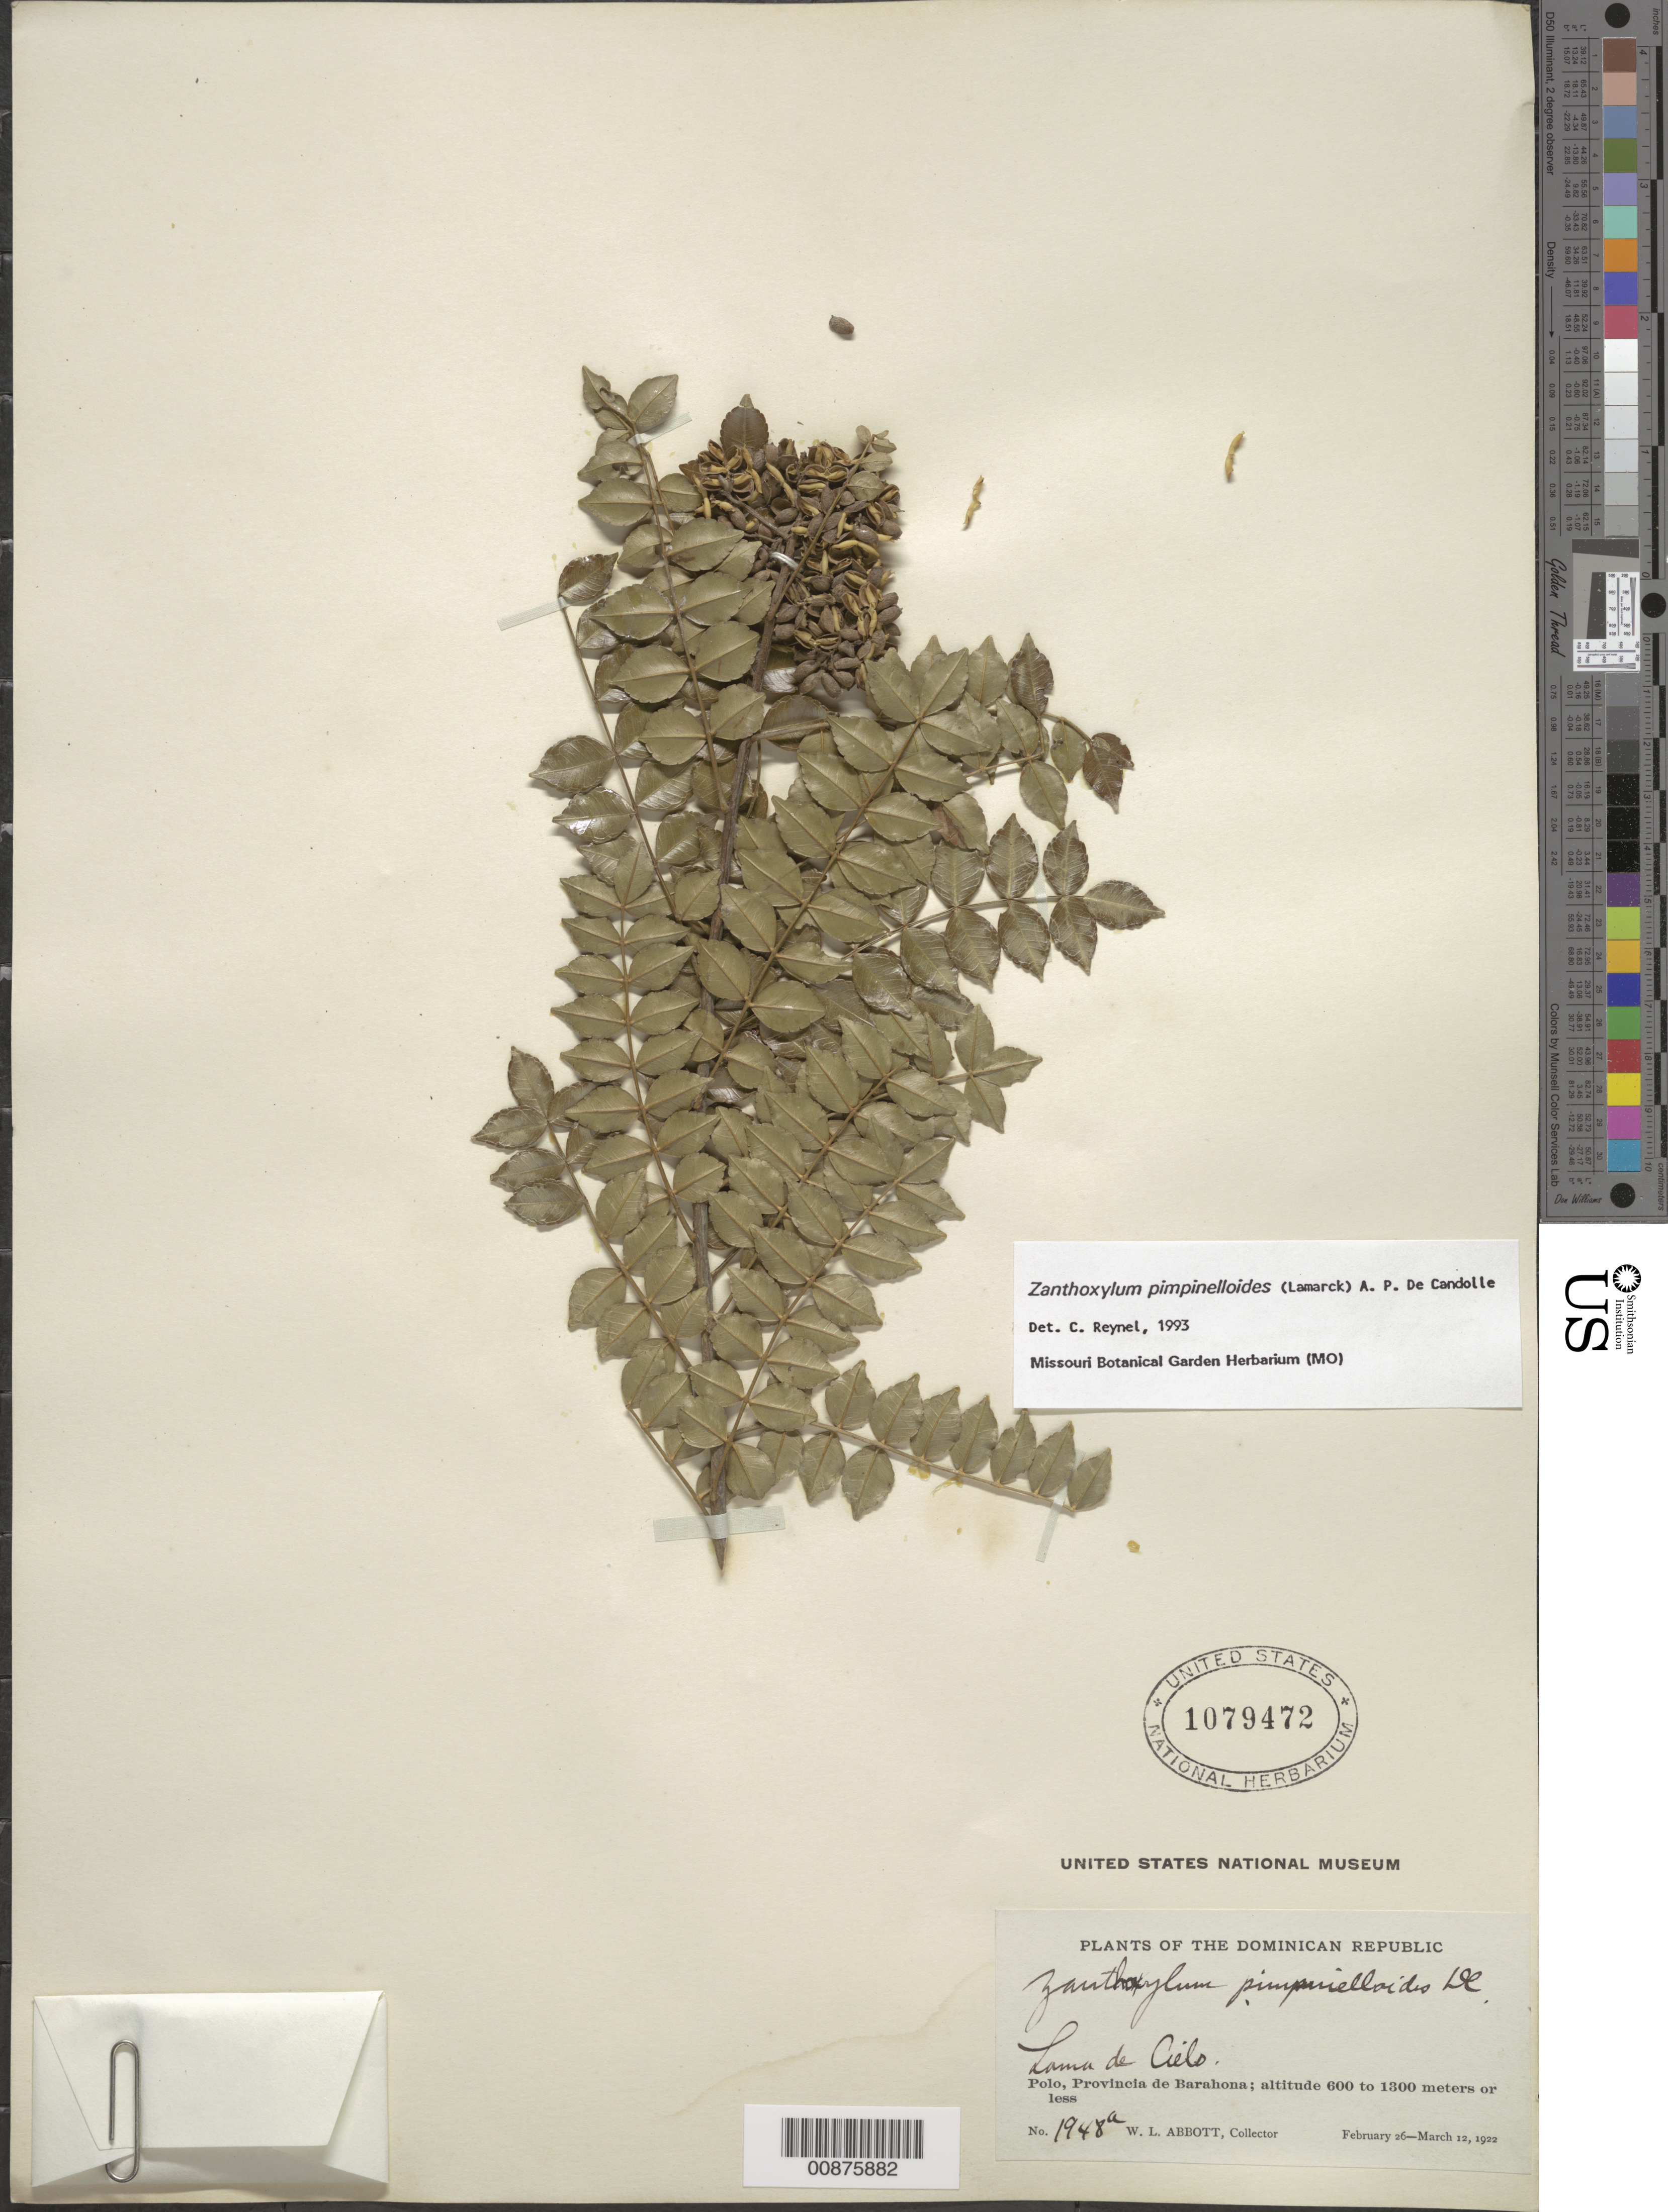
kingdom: Plantae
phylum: Tracheophyta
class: Magnoliopsida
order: Sapindales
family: Rutaceae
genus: Zanthoxylum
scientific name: Zanthoxylum pimpinelloides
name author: (Lam.) DC.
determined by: Reynel, Carlos A., (MO), Missouri Botanical Garden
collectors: W. L. Abbott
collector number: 1948A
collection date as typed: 26 Feb 1922 to 12 Mar 1922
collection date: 1922-02-26/1922-03-12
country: Dominican Republic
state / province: Barahona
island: Hispaniola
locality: Polo, Loma de Cielo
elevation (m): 600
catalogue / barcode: US 1079472